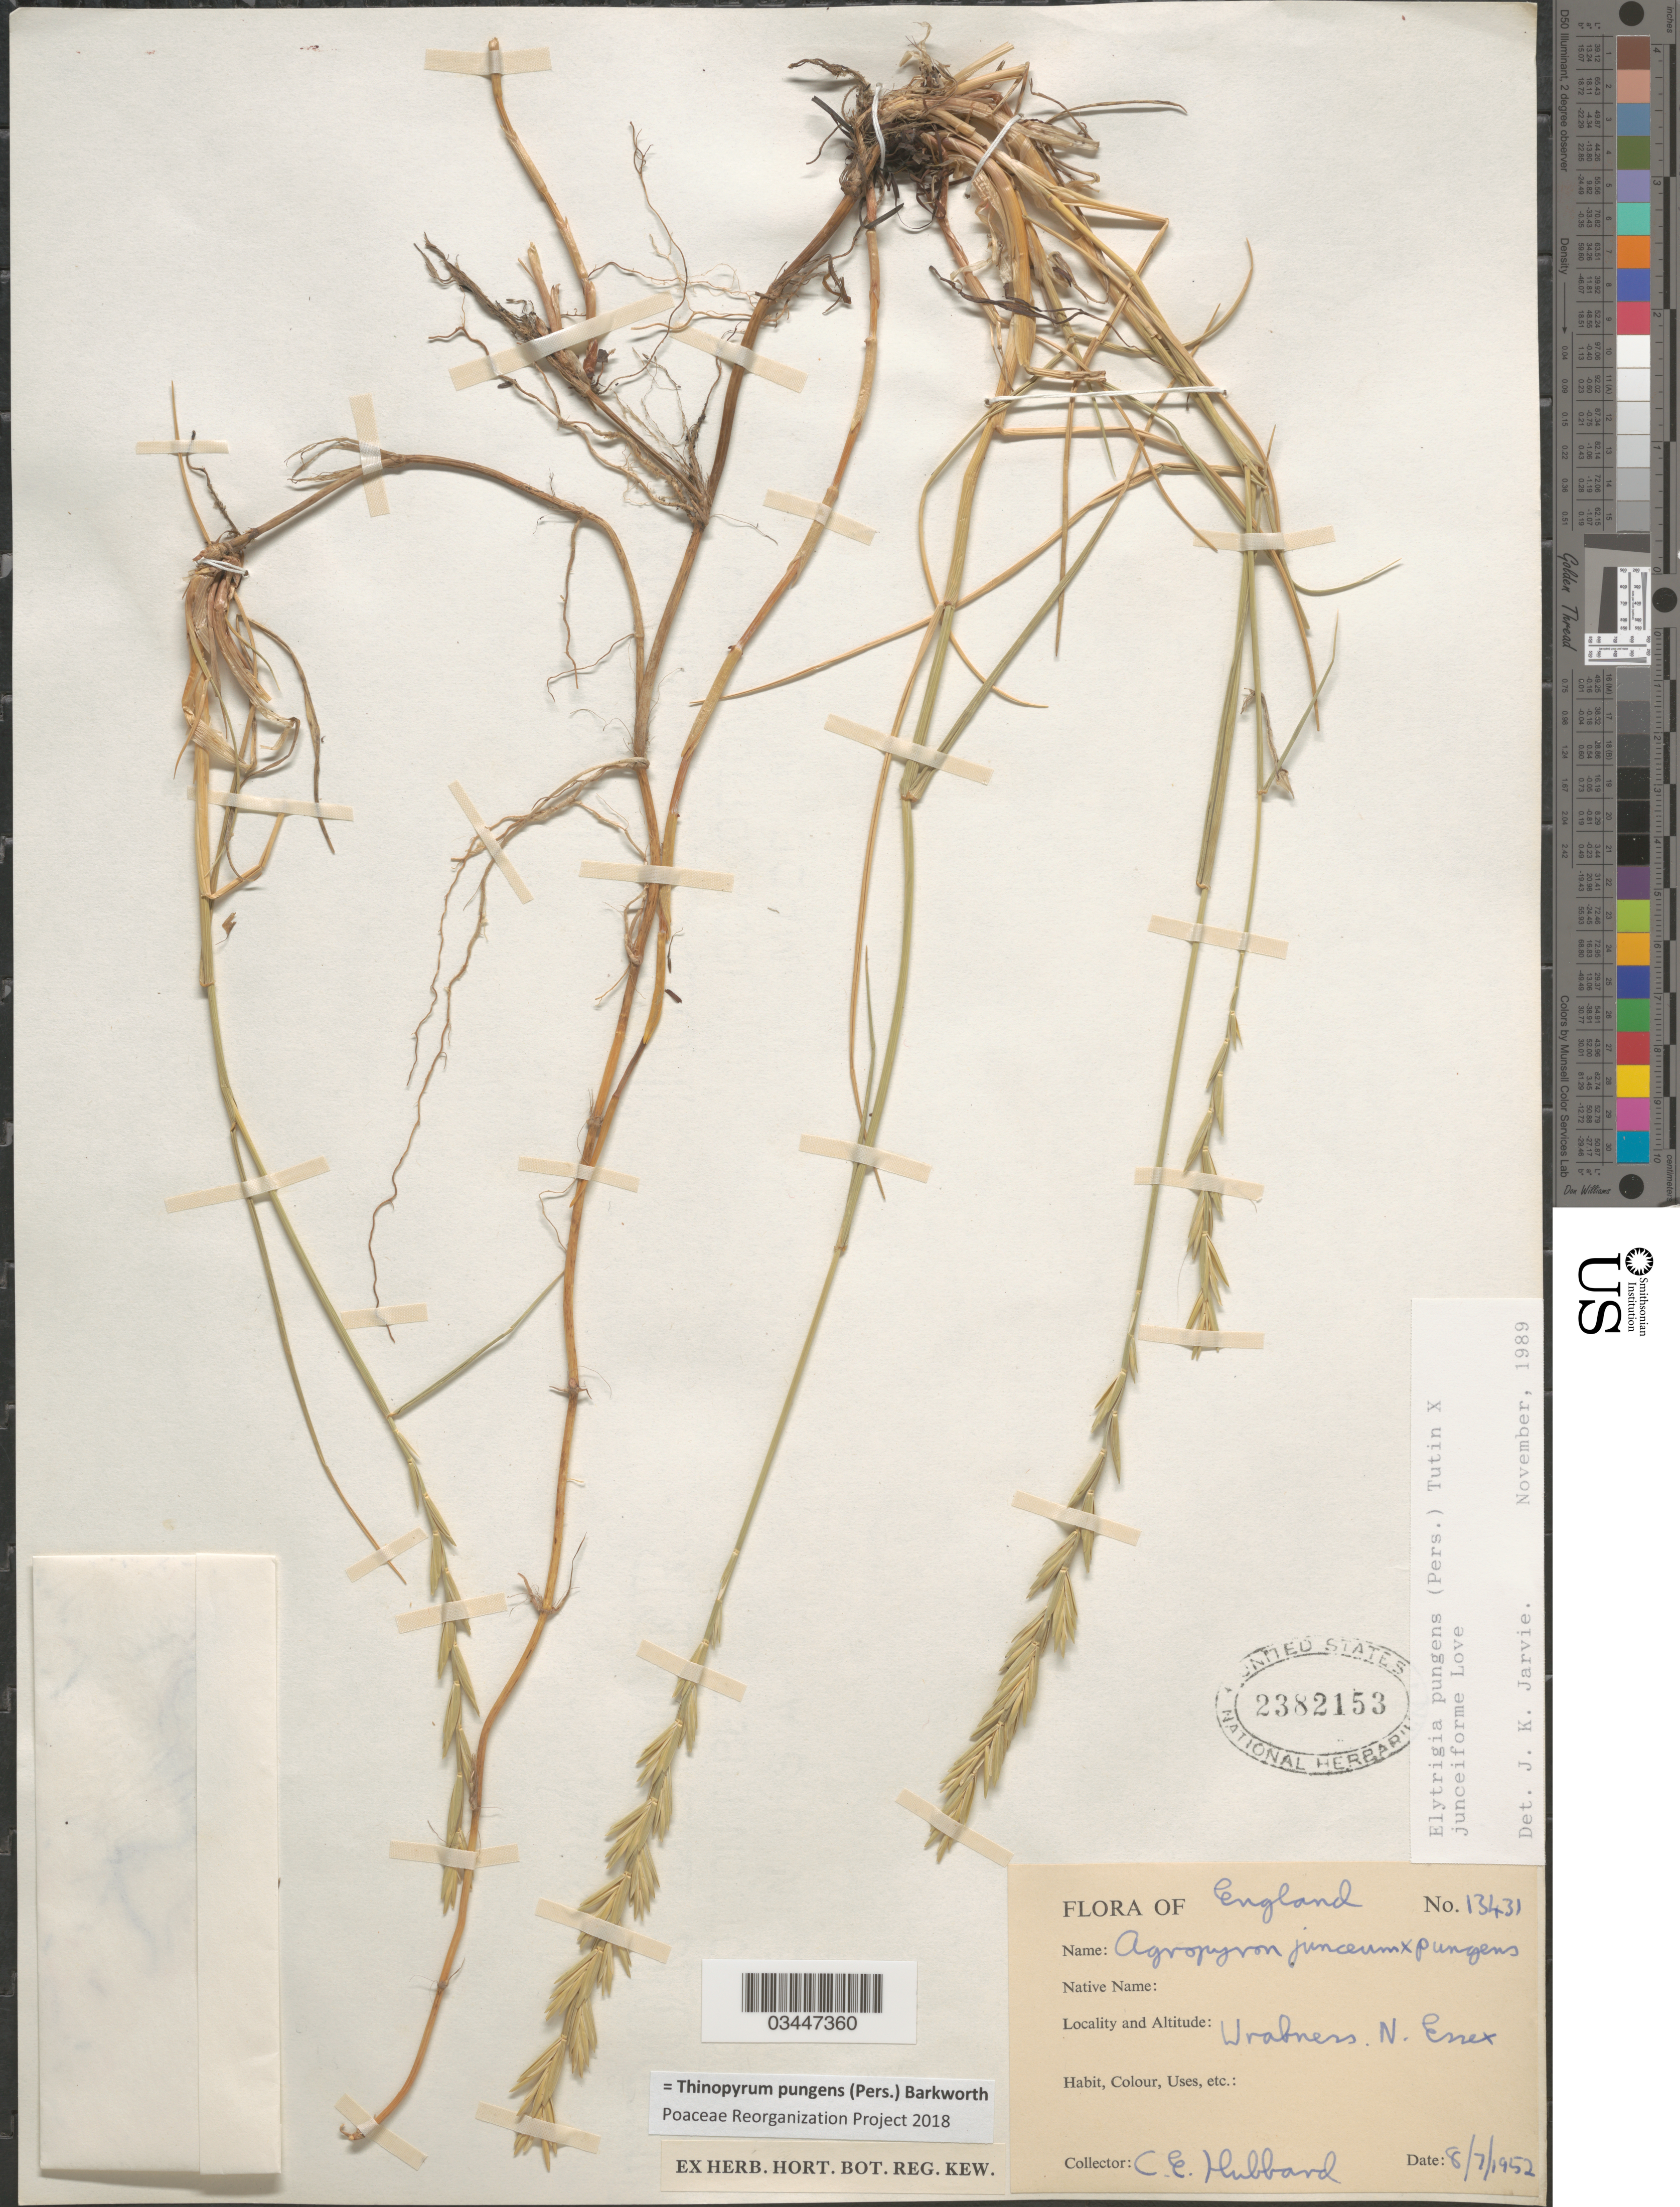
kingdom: Plantae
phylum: Tracheophyta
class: Liliopsida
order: Poales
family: Poaceae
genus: Thinopyrum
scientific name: Thinopyrum pungens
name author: (Pers.) Barkworth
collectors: C. E. Hubbard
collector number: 13431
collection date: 1952-07-08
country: United Kingdom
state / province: England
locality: Wrabness. N. Essex.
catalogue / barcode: US 2382153